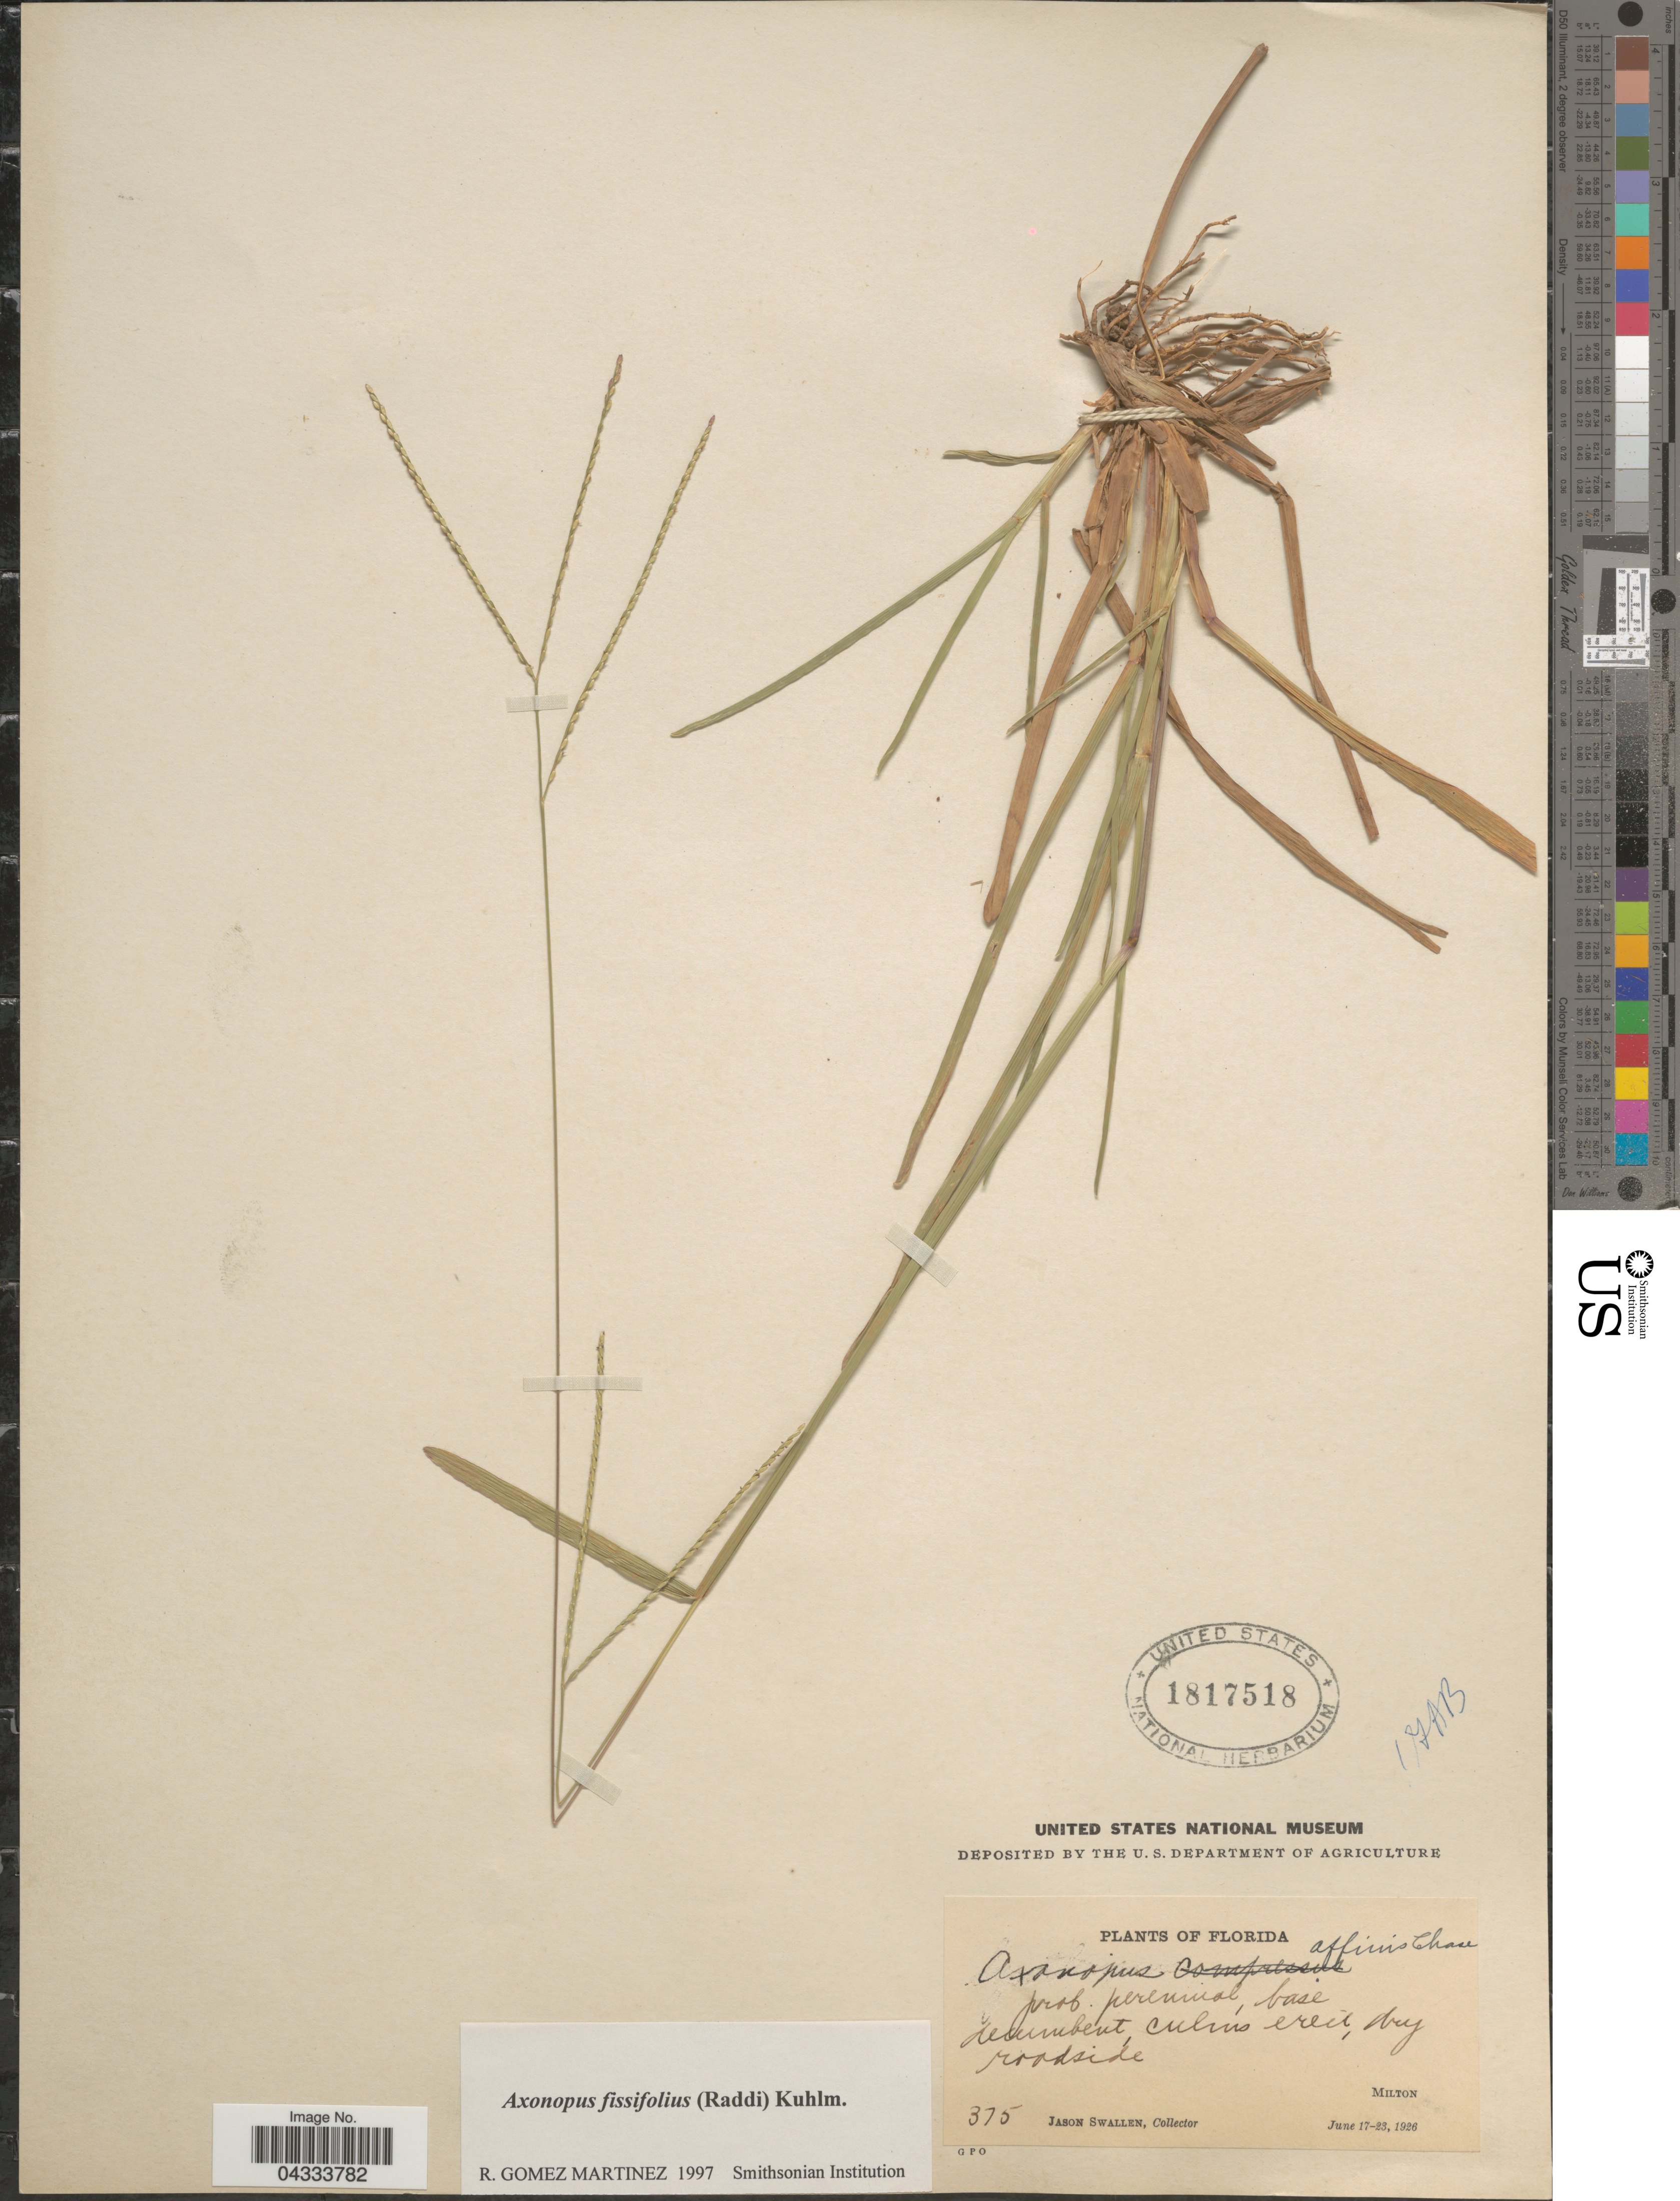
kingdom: Plantae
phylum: Tracheophyta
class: Liliopsida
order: Poales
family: Poaceae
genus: Axonopus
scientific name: Axonopus fissifolius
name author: (Raddi) Kuhlm.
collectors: J. R. Swallen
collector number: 375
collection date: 1926-06-17/1926-06-23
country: United States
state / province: Florida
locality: Milton.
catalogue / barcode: US 1817518